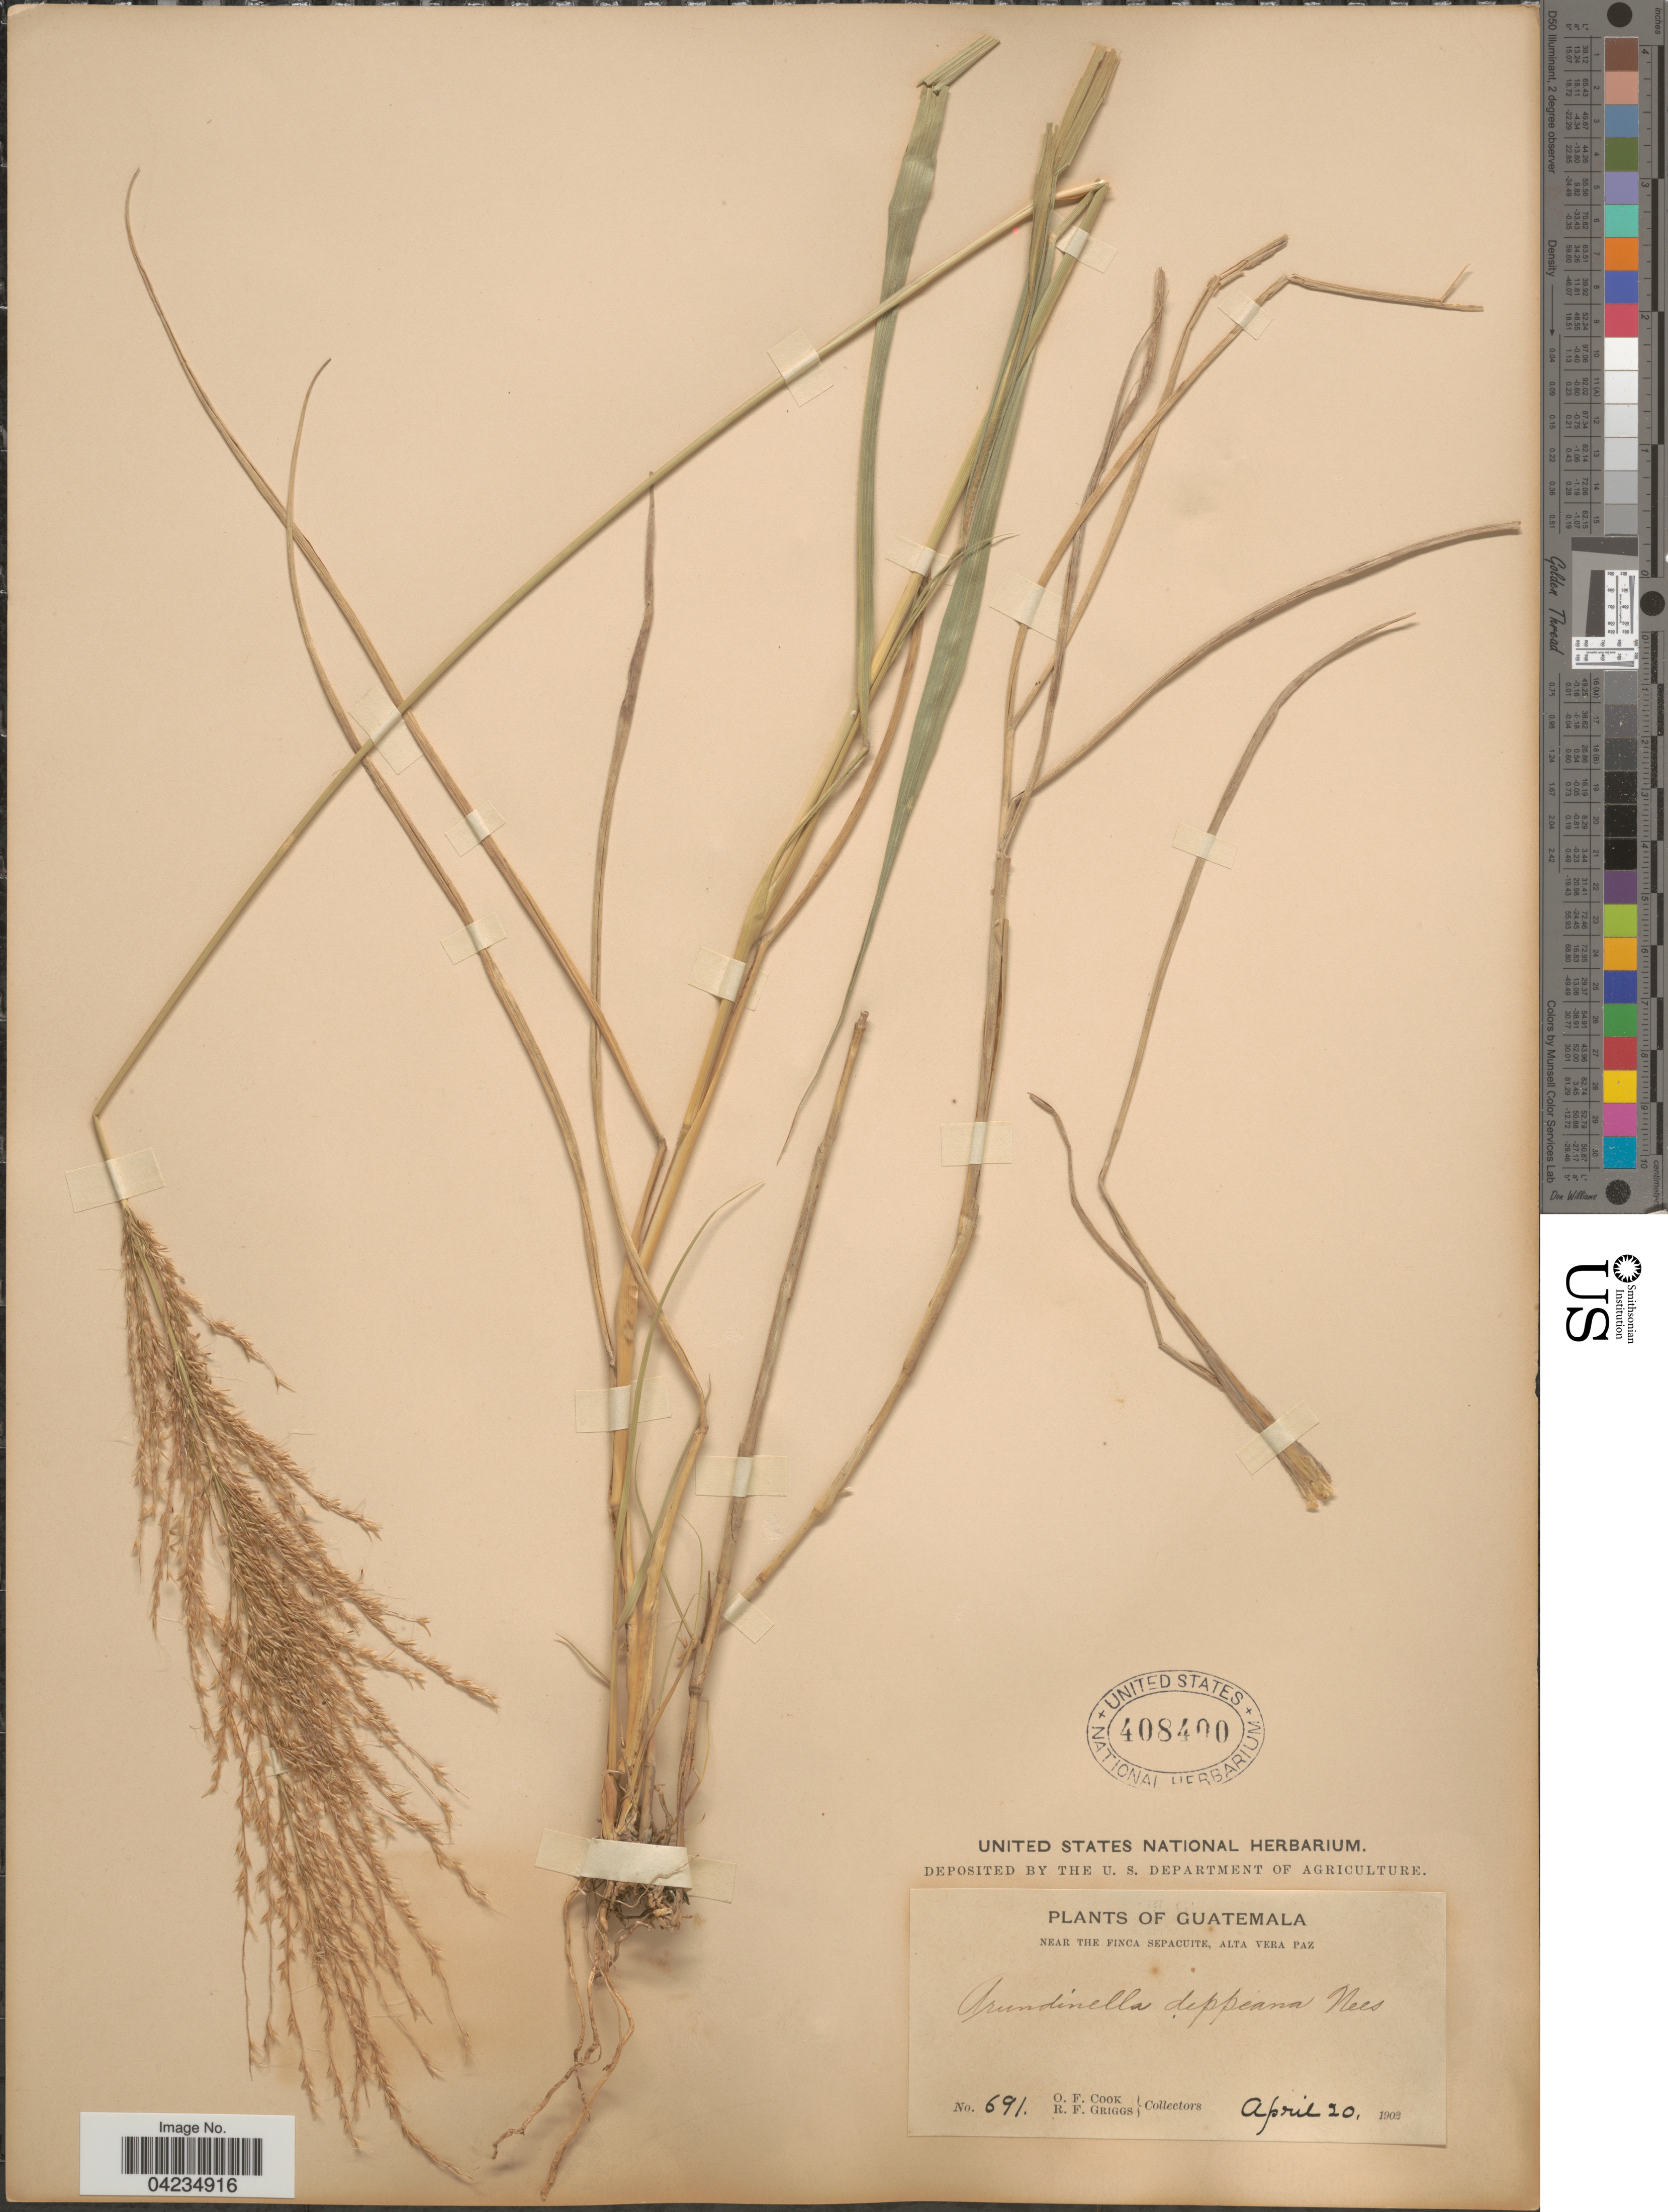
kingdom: Plantae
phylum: Tracheophyta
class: Liliopsida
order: Poales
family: Poaceae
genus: Arundinella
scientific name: Arundinella berteroniana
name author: (Schult.) Hitchc. & Chase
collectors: O. F. Cook & R. F. Griggs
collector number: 691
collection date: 1902-04-20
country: Guatemala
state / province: Alta Verapaz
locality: Near the Finca Sepacuite, Alta Vera Paz.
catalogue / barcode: US 408400